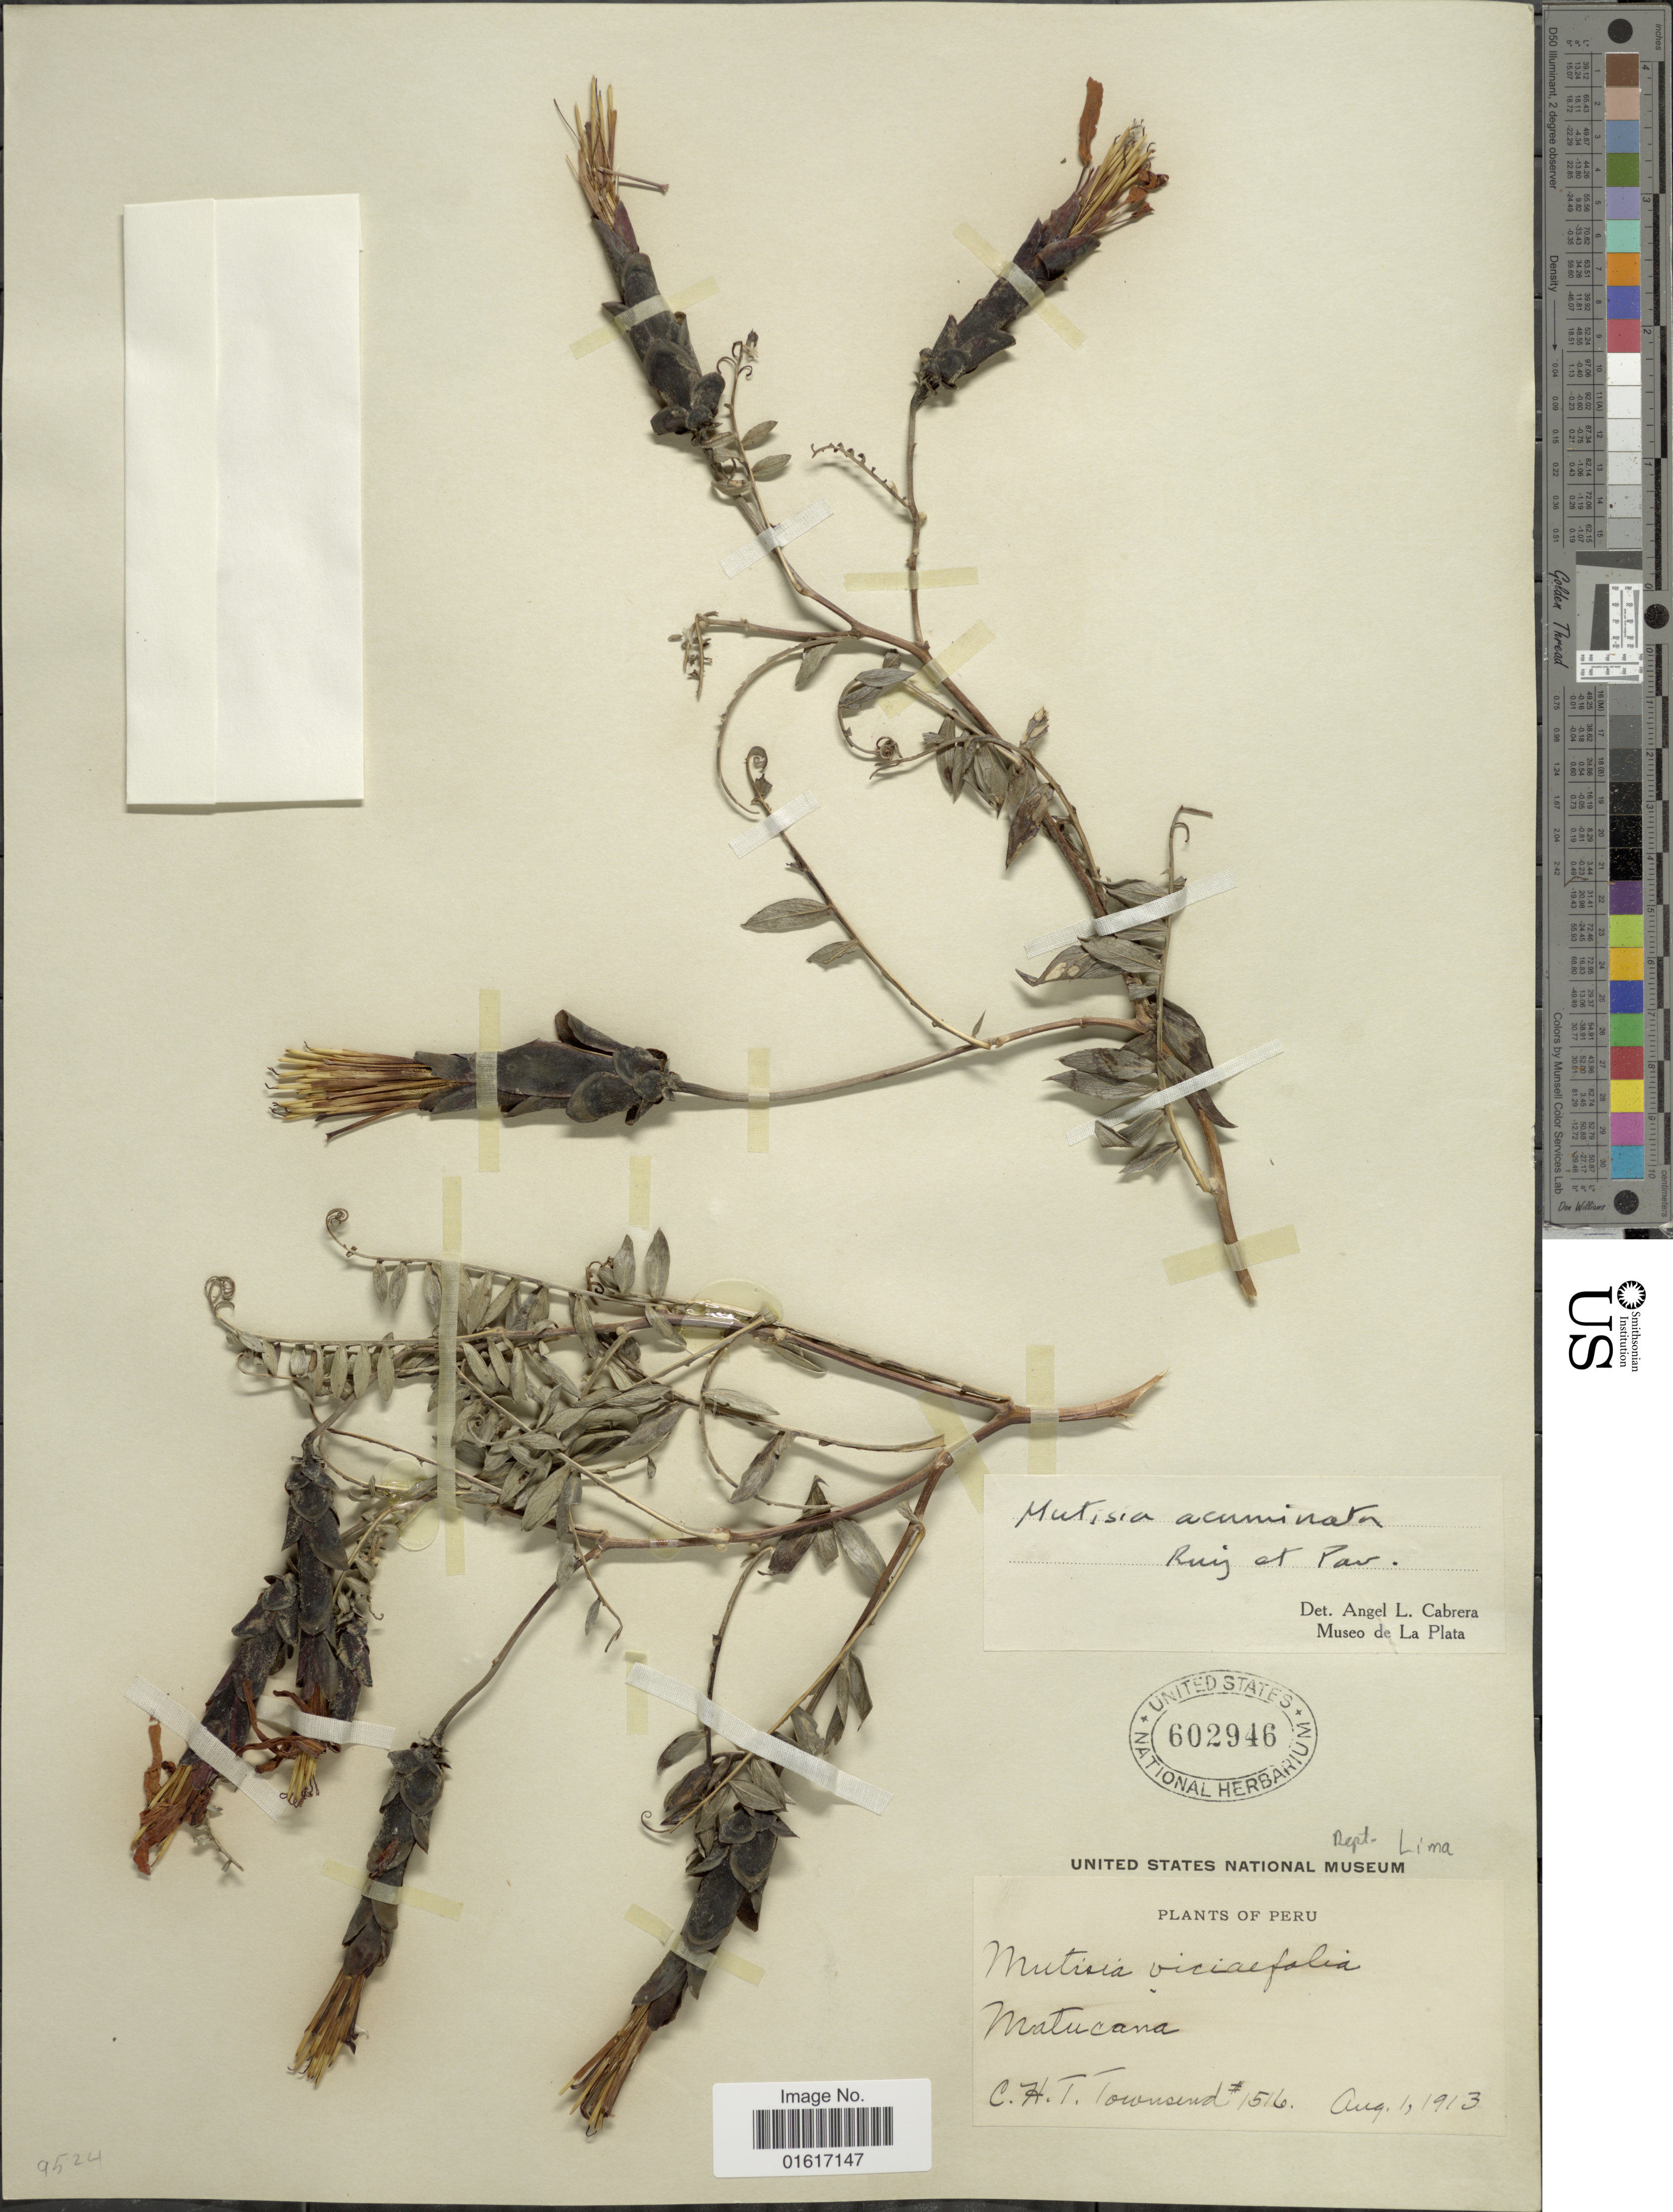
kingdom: Plantae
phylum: Tracheophyta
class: Magnoliopsida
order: Asterales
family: Asteraceae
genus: Mutisia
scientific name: Mutisia acuminata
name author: Ruiz & Pav.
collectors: C. H. T. Townsend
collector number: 1516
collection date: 1913-08-01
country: Peru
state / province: Lima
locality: Matucana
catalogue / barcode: US 602946